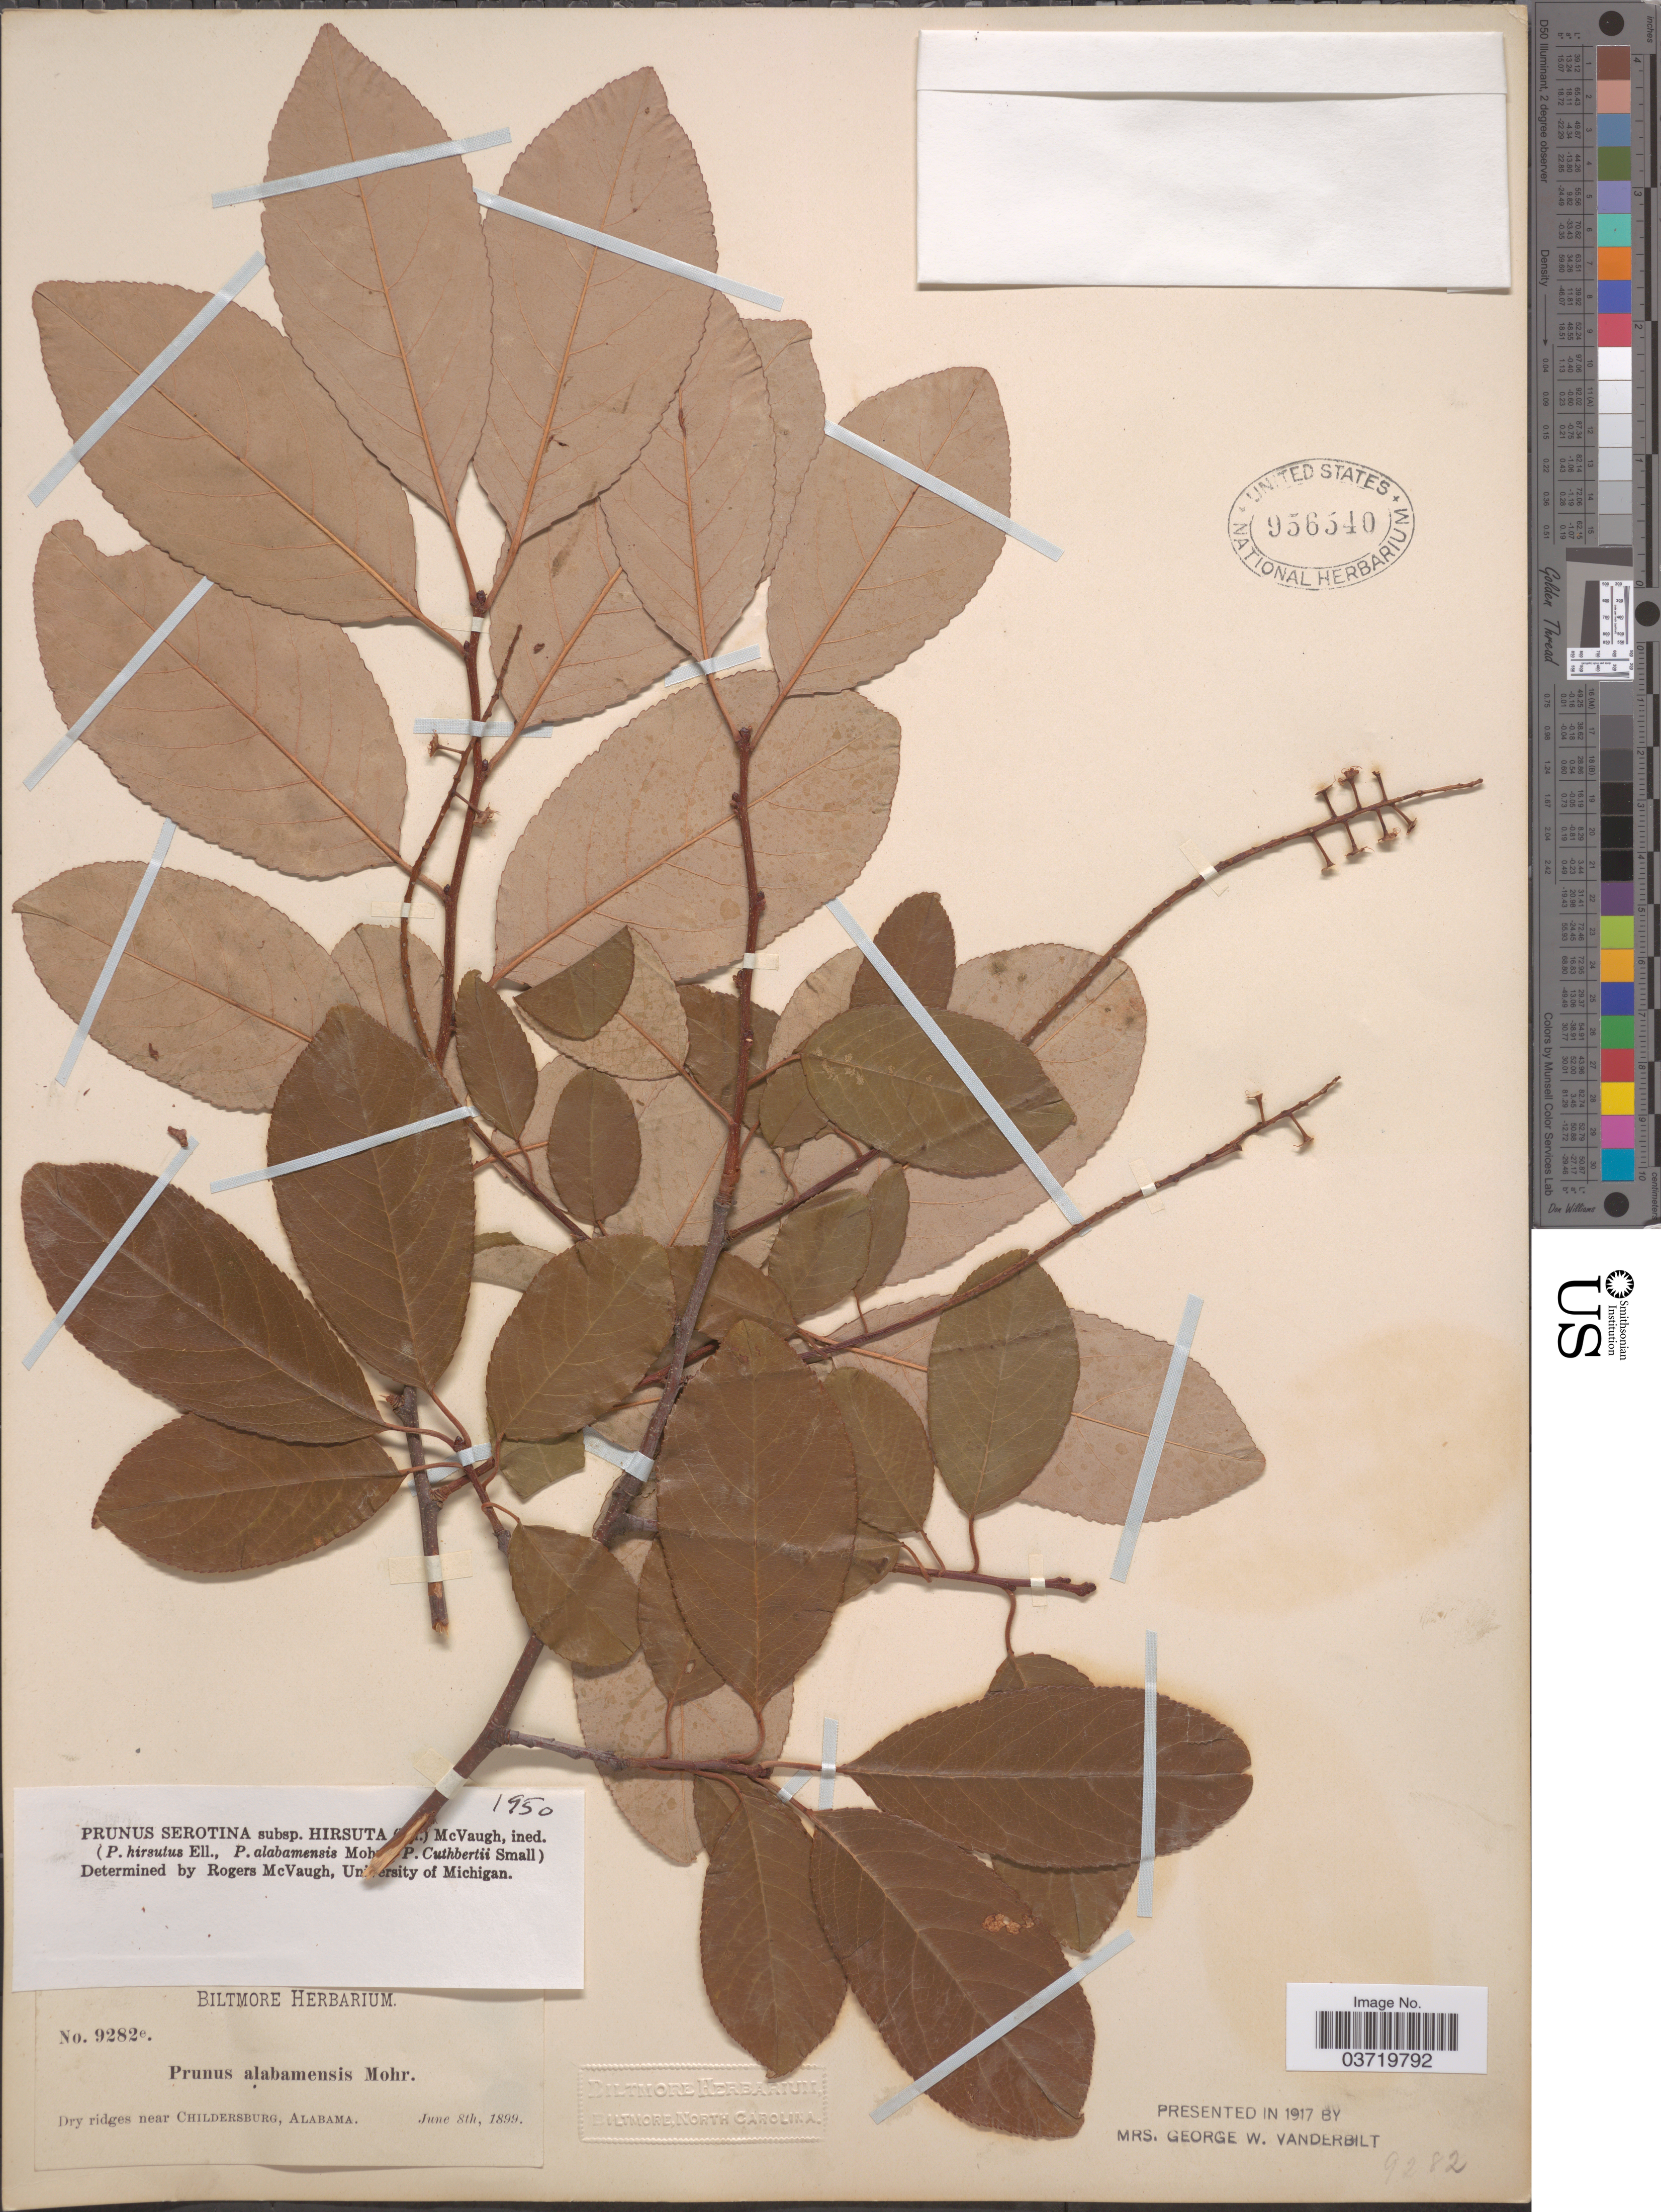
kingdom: Plantae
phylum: Tracheophyta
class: Magnoliopsida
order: Rosales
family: Rosaceae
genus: Prunus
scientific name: Prunus serotina var. serotina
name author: Ehrh.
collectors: ex herb. Biltmore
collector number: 9282e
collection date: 1899-06-08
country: United States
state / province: Alabama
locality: Dry ridges near Childersburg.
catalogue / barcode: US 956540